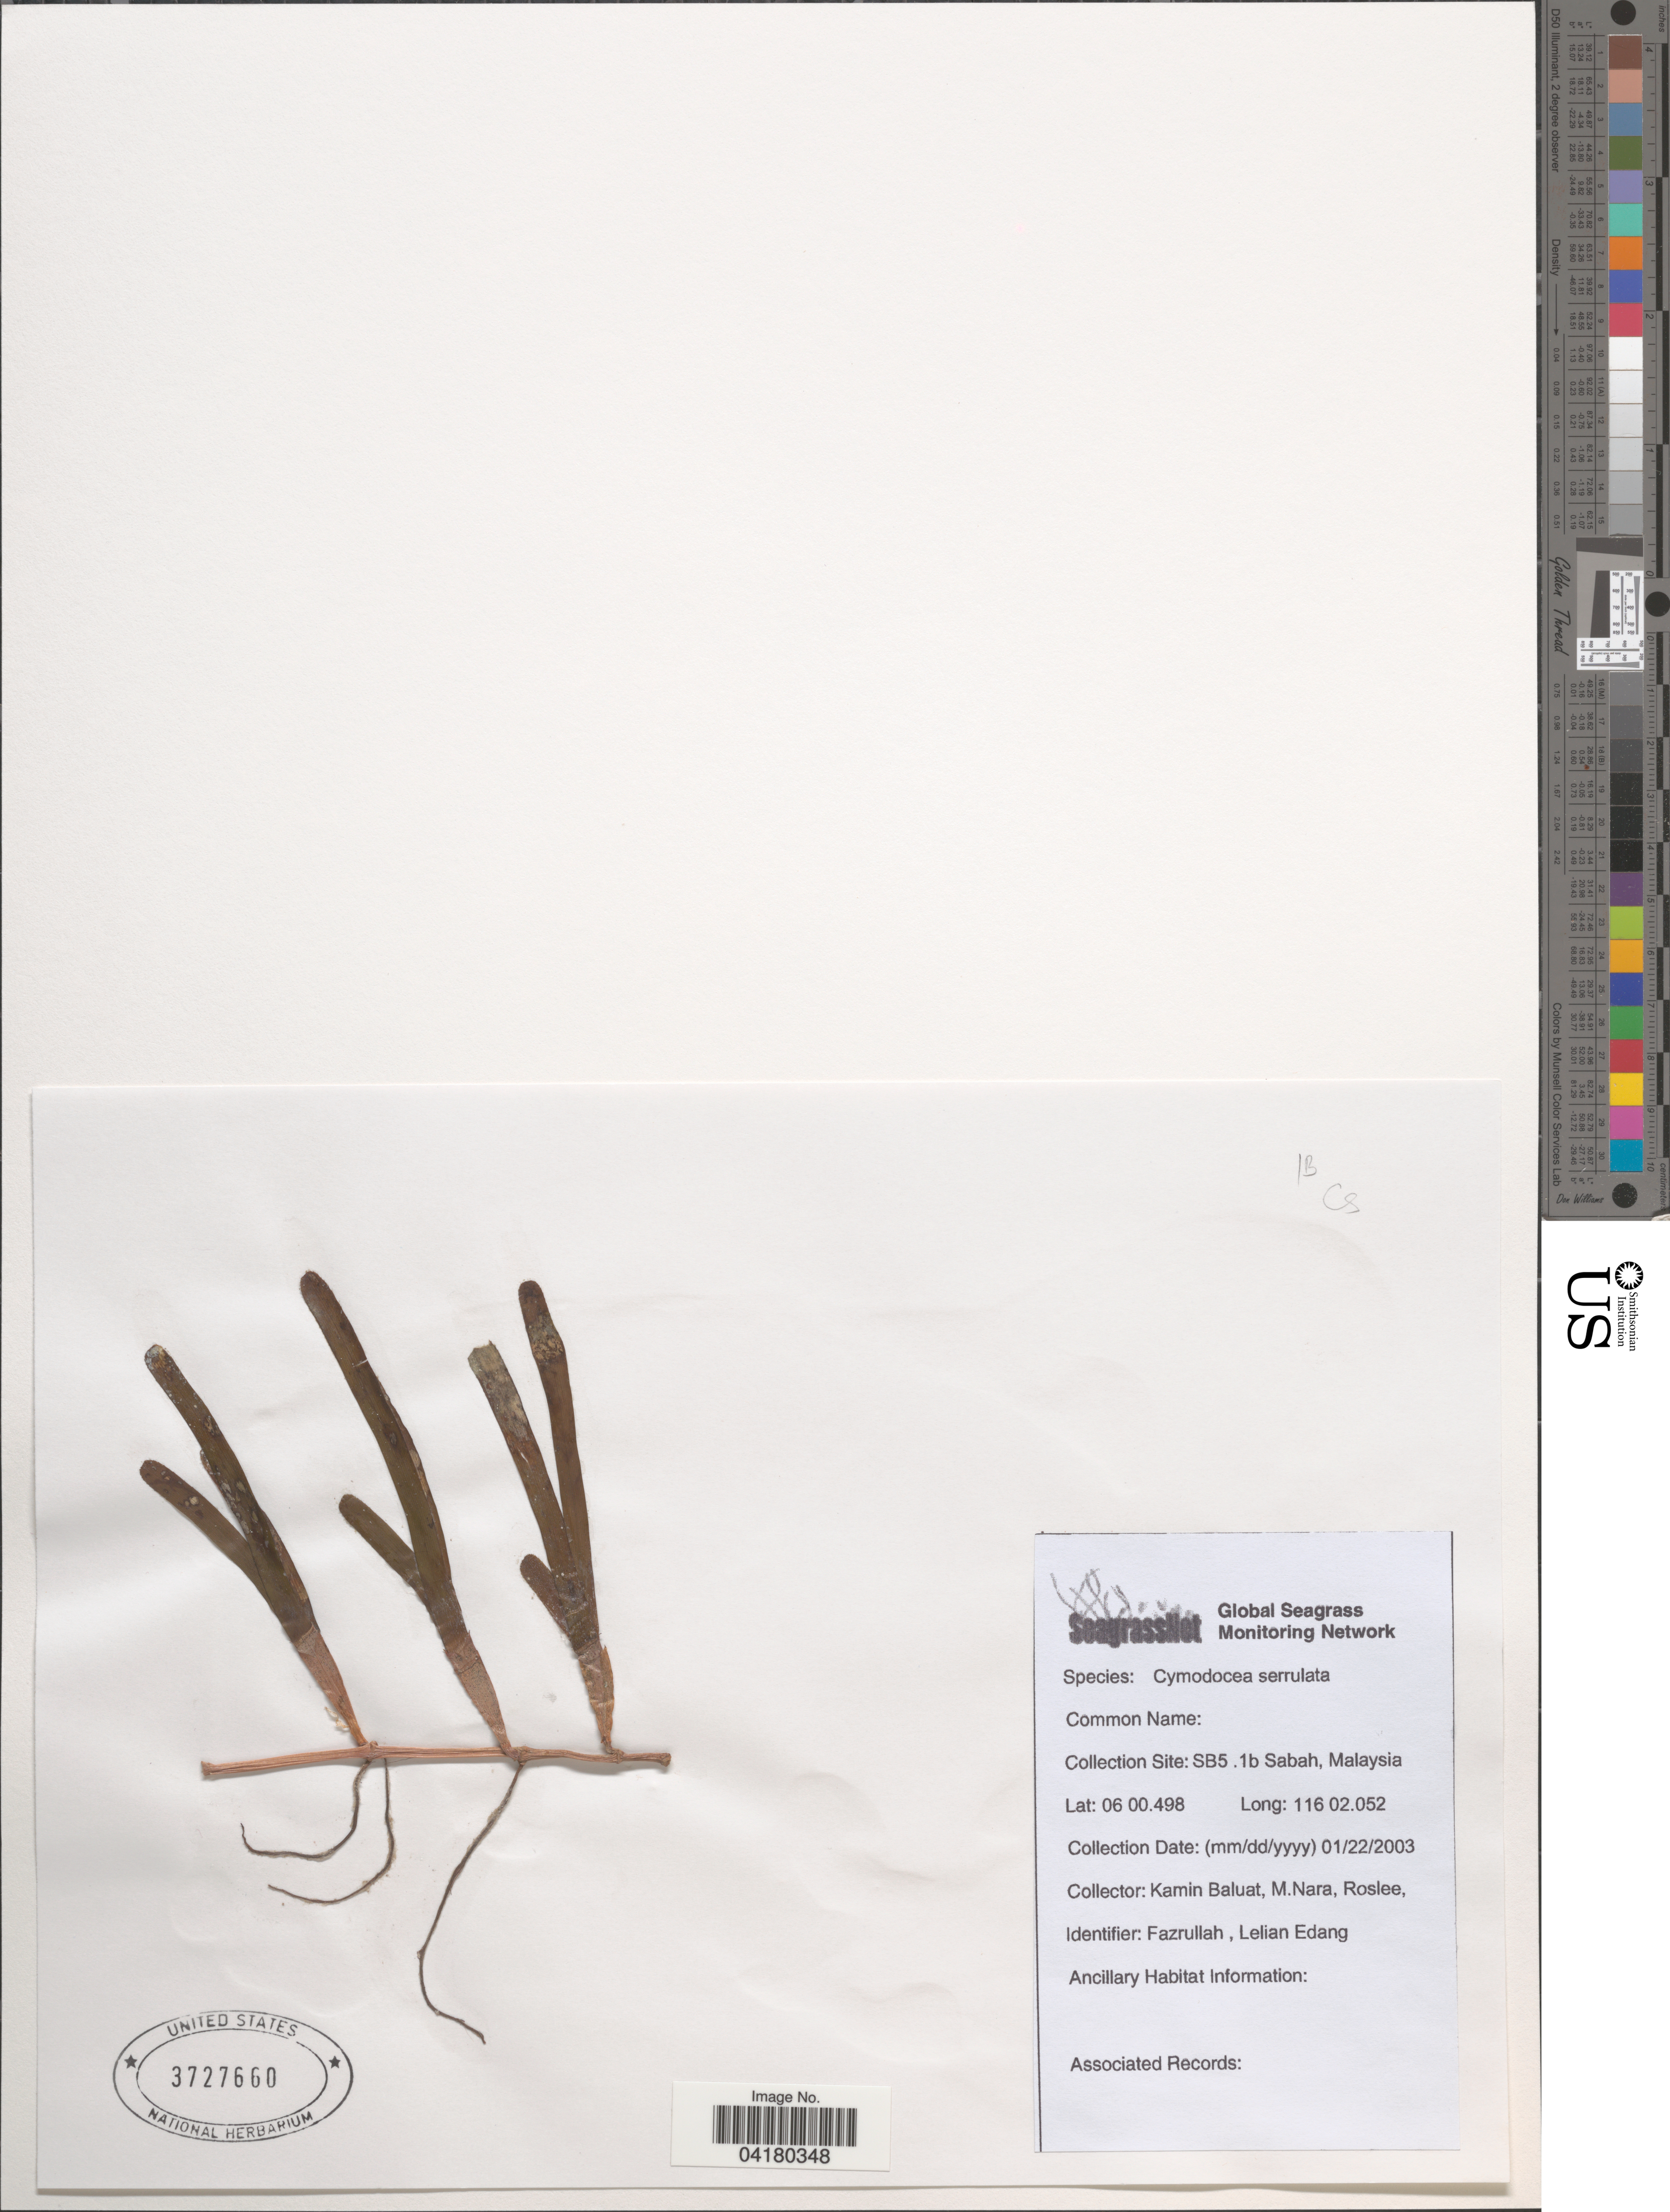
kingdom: Plantae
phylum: Tracheophyta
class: Liliopsida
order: Alismatales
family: Cymodoceaceae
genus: Cymodocea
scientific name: Cymodocea serrulata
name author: (R. Br.) Magnus & Ashers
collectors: K. Baluat, M. Nara & Roslee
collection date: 2003-01-22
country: Malaysia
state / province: Sabah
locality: SB5. 1b.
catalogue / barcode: US 3727660